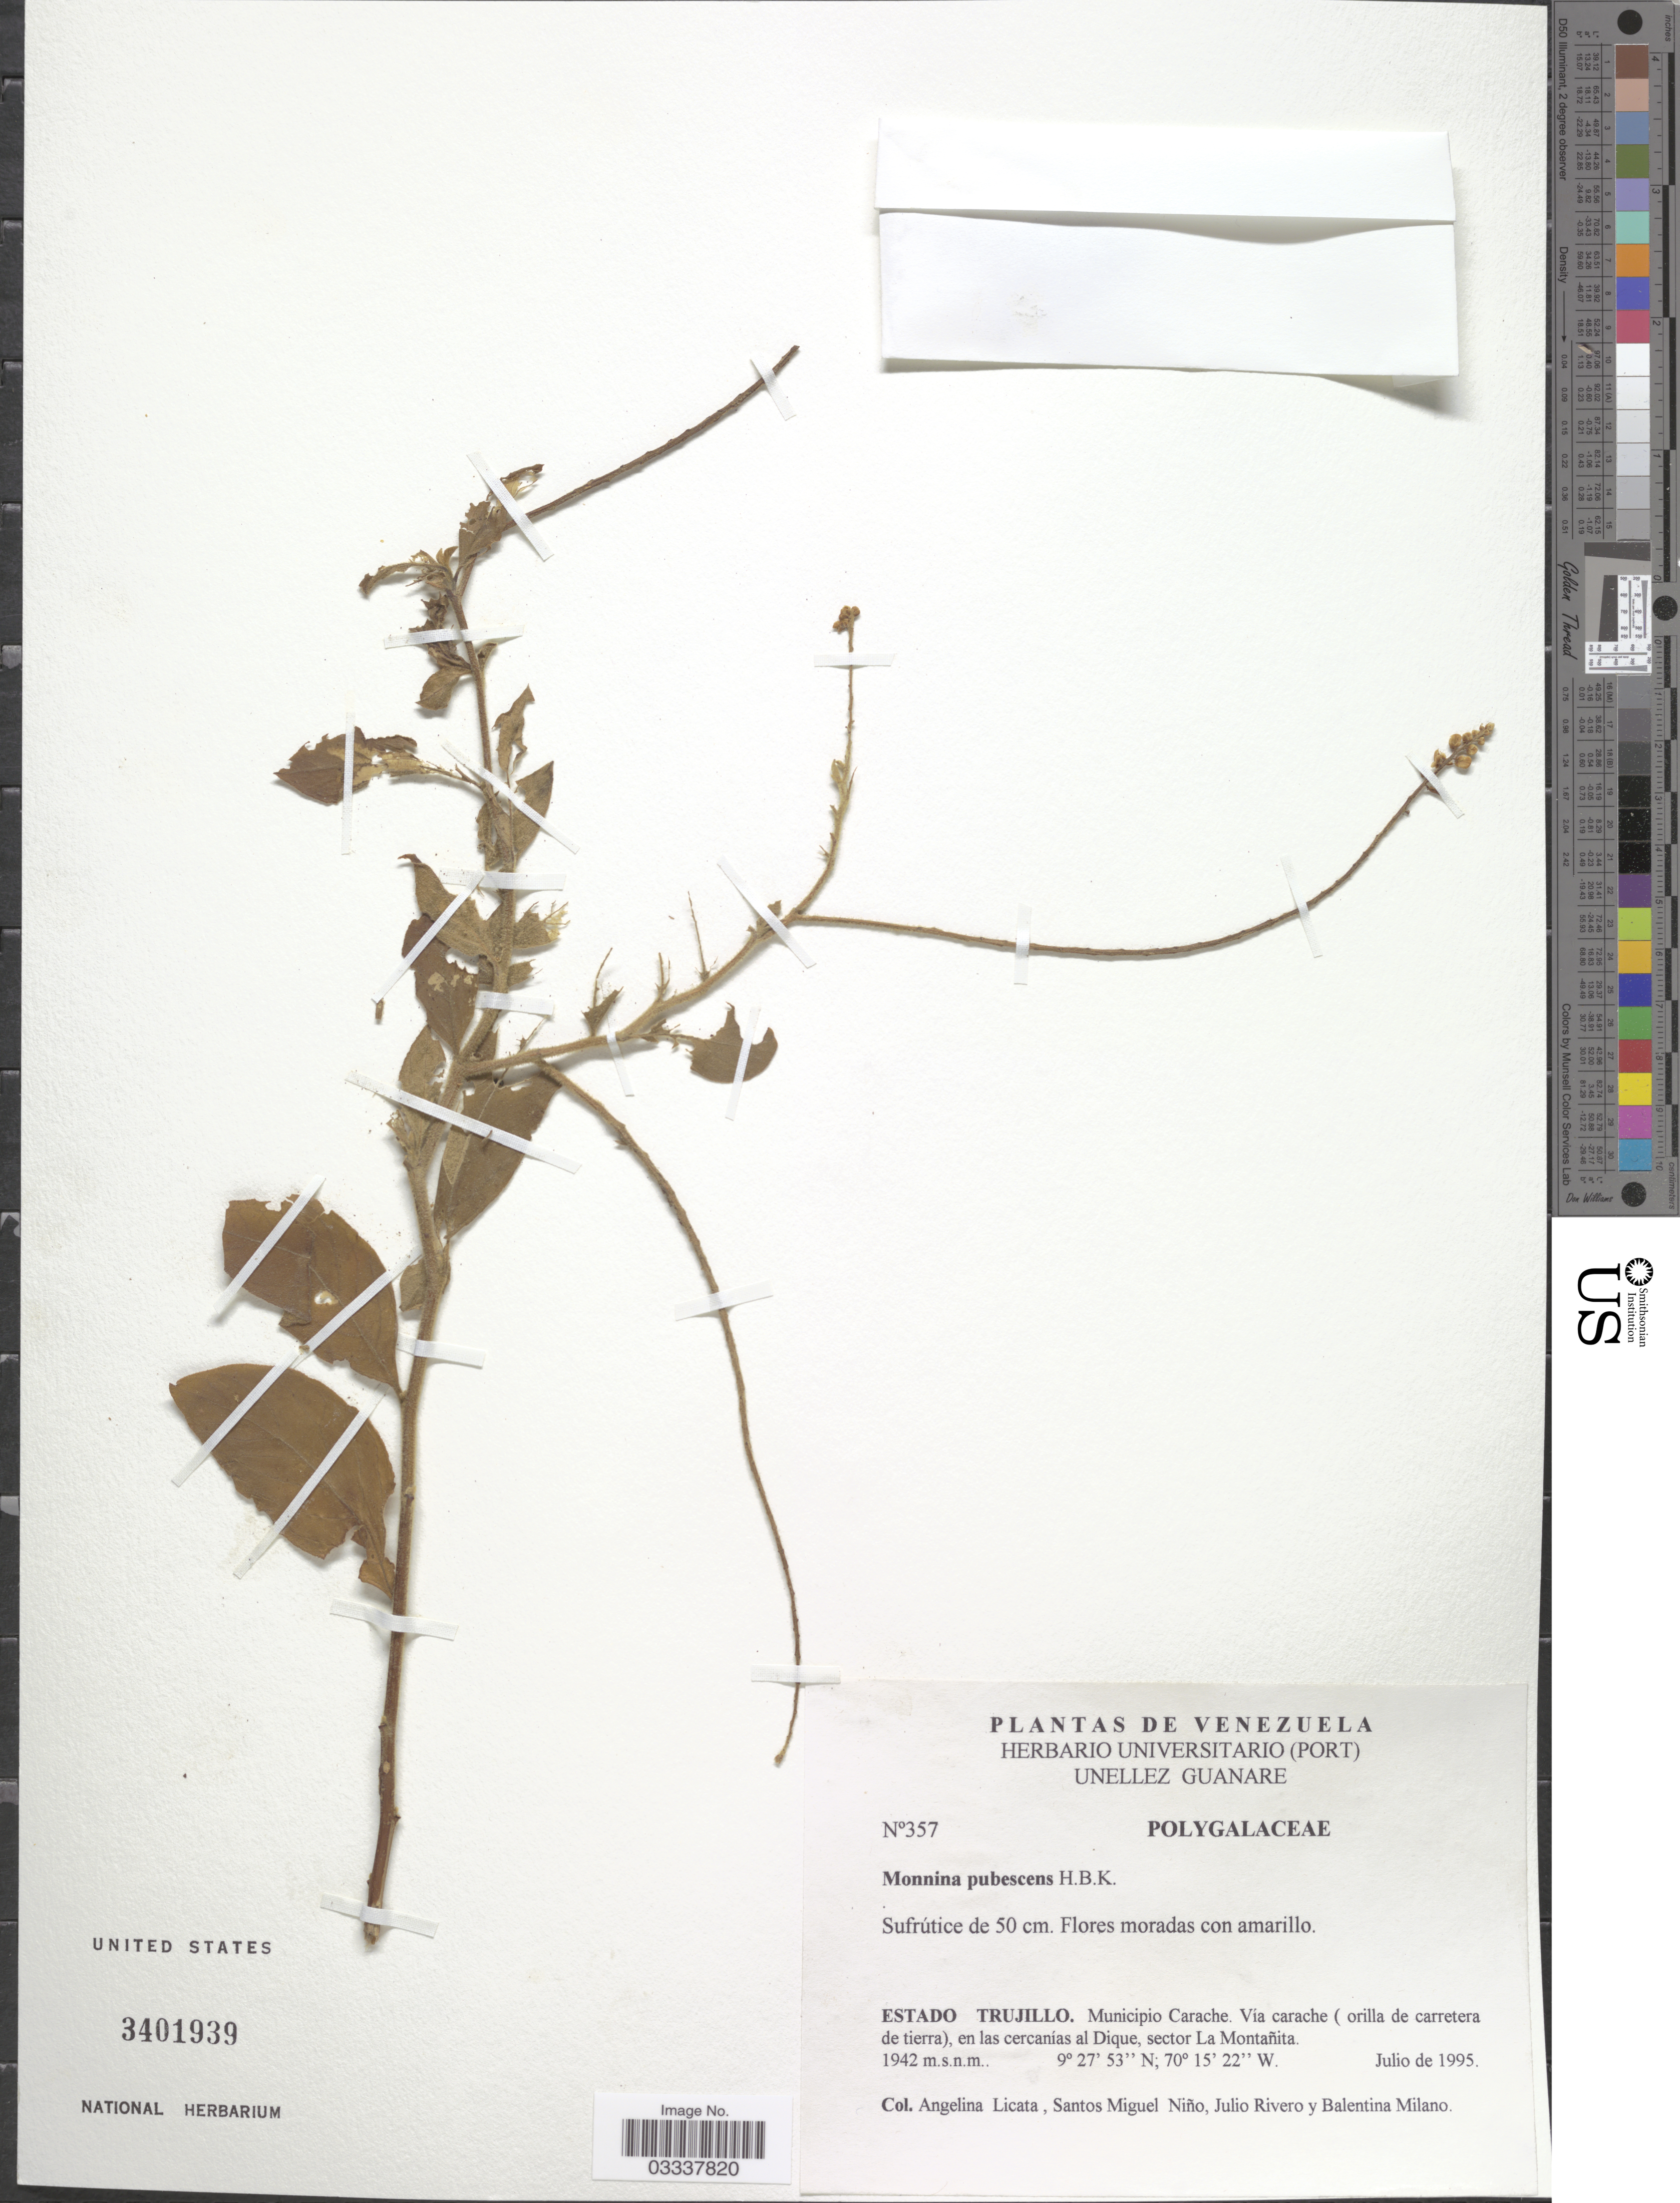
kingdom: Plantae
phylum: Tracheophyta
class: Magnoliopsida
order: Fabales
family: Polygalaceae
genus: Monnina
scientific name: Monnina pubescens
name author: Kunth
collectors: A. Licata, S. M. Niño, J. Rivero & B. Milano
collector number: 357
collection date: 1995-07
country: Venezuela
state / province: Trujillo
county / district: Carache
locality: Vía carache (orilla de carretera de tierra), en las cercanías al Dique, sector La Montañita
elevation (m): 1942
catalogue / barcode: US 3401939